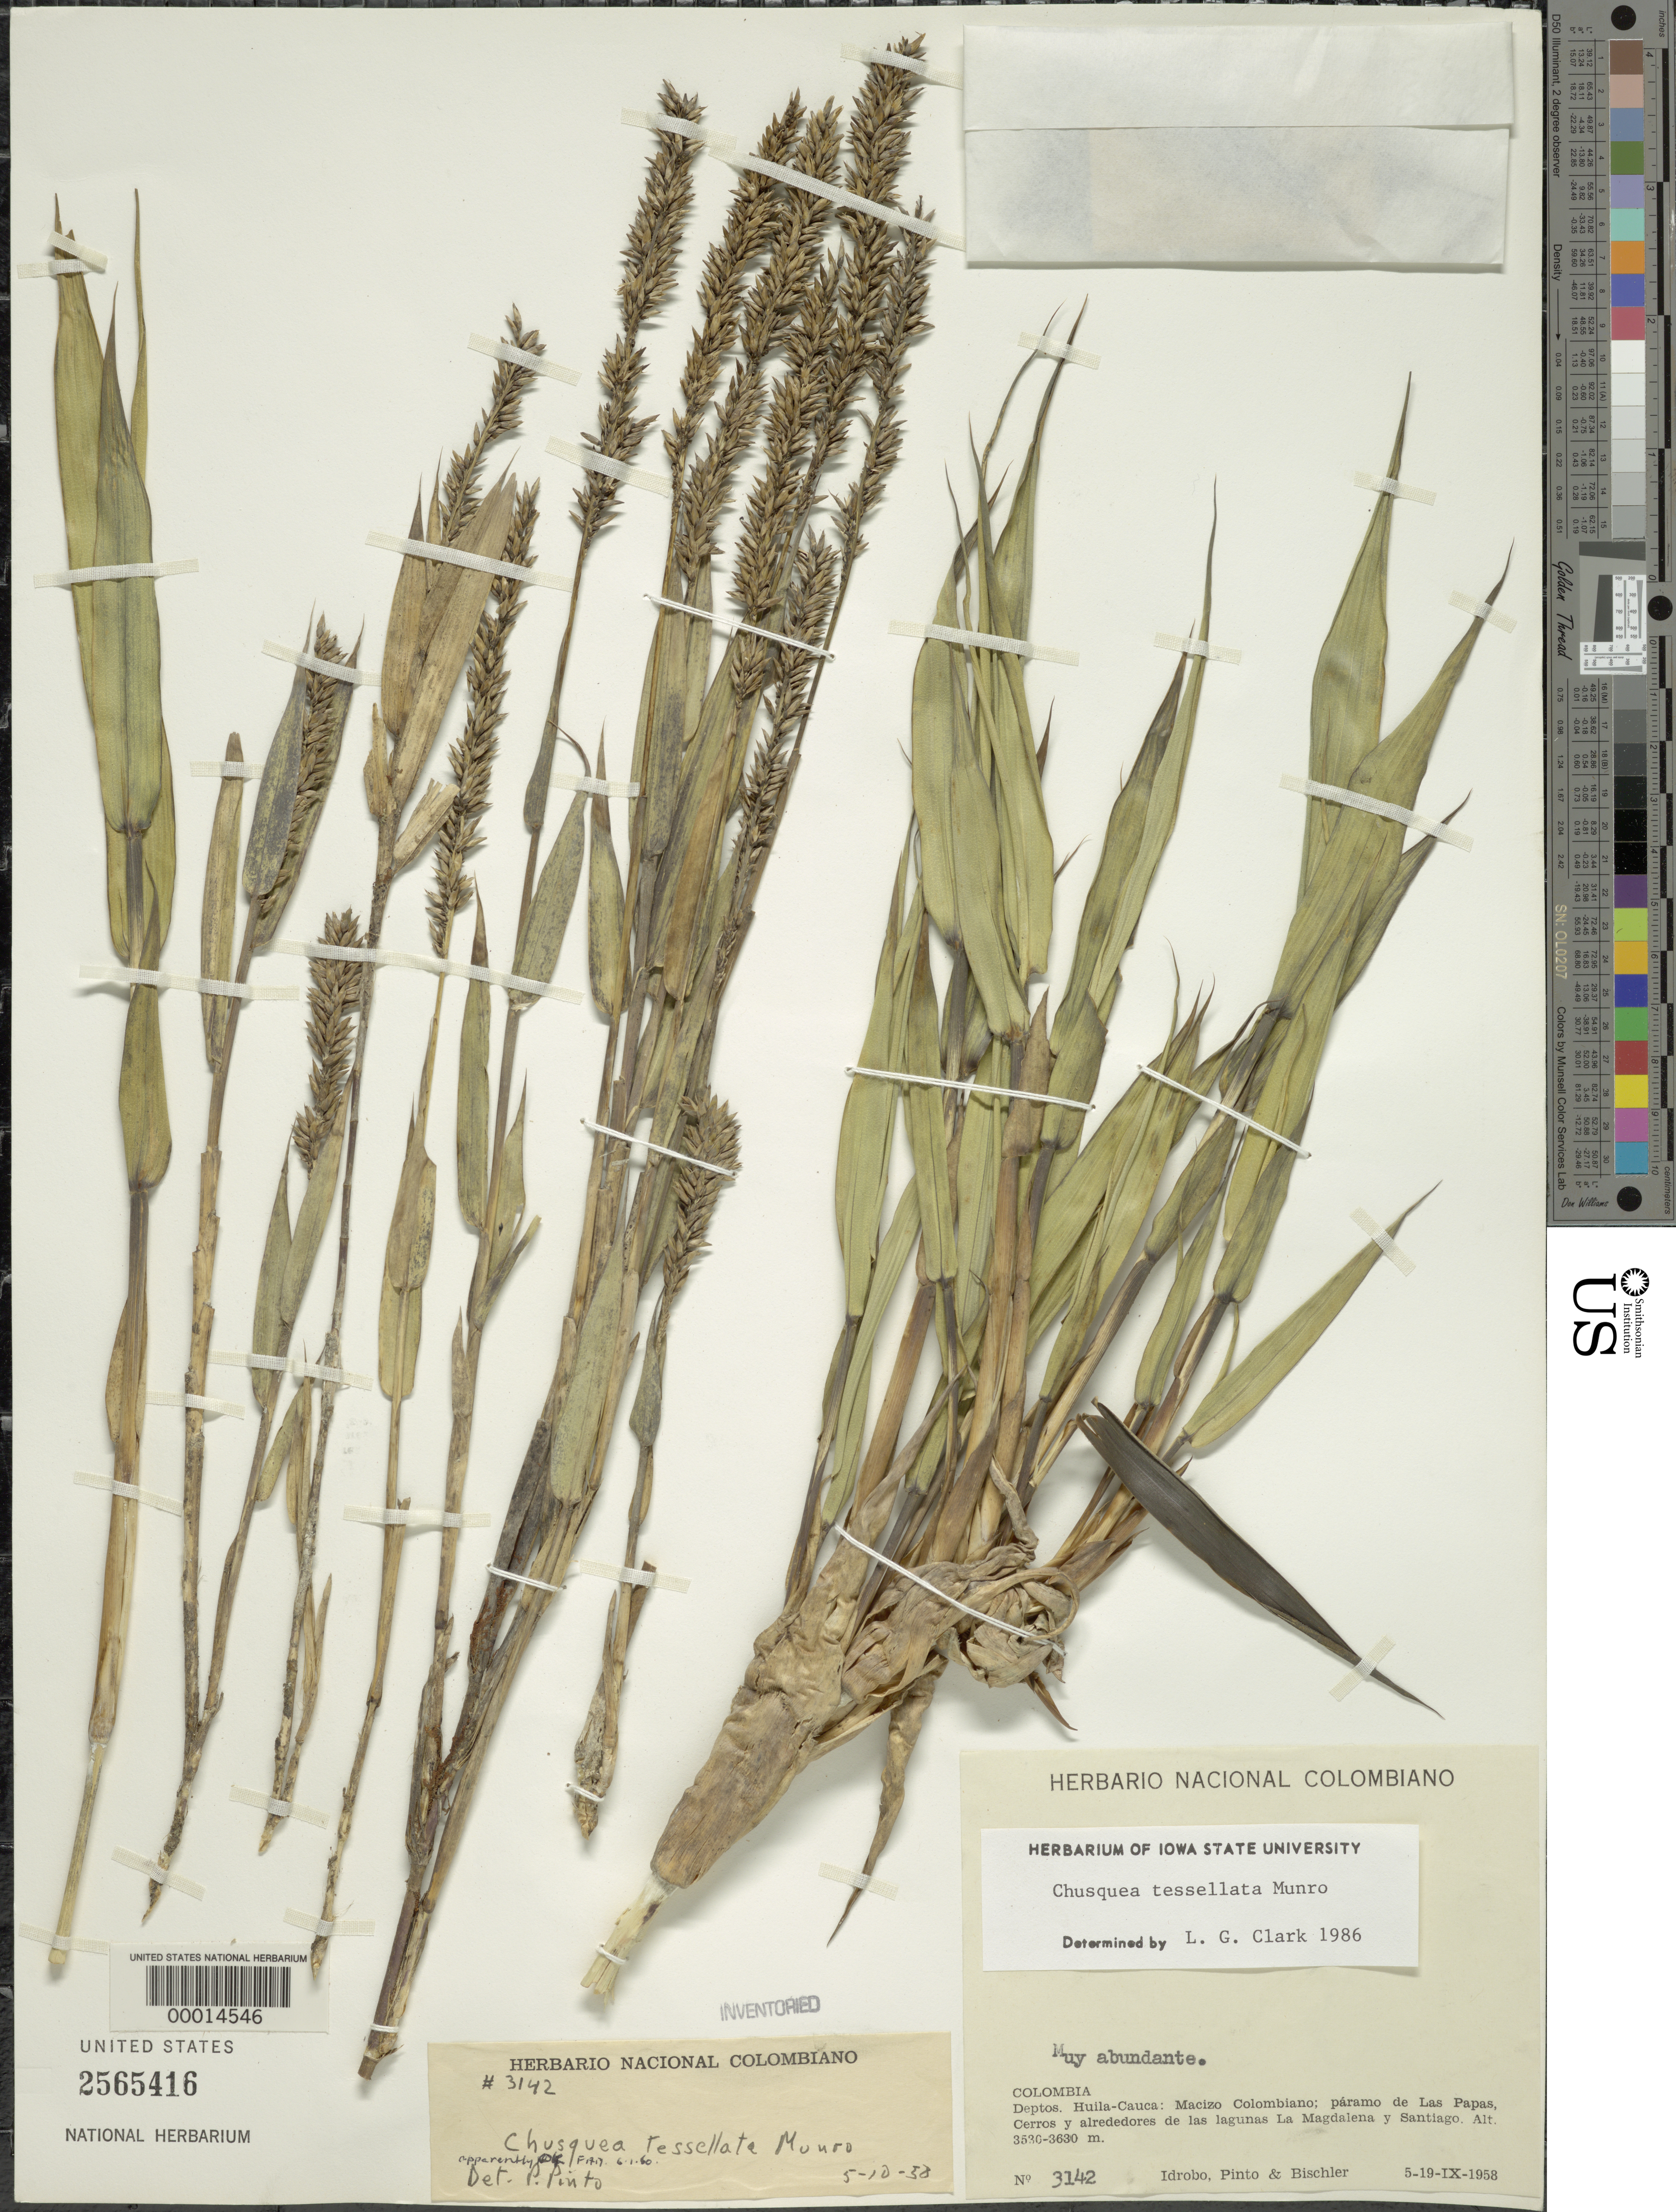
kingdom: Plantae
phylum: Tracheophyta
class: Liliopsida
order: Poales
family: Poaceae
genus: Chusquea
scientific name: Chusquea tessellata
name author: Munro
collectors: J. M. Idrobo, Pinto, -- & -. Bischler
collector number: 3142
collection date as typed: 05 Sep 1958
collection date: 1958-09-05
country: Colombia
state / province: Cauca / Huila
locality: Macizo Colombiano, Paramo de las Papas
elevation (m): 3530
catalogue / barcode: US 2565416